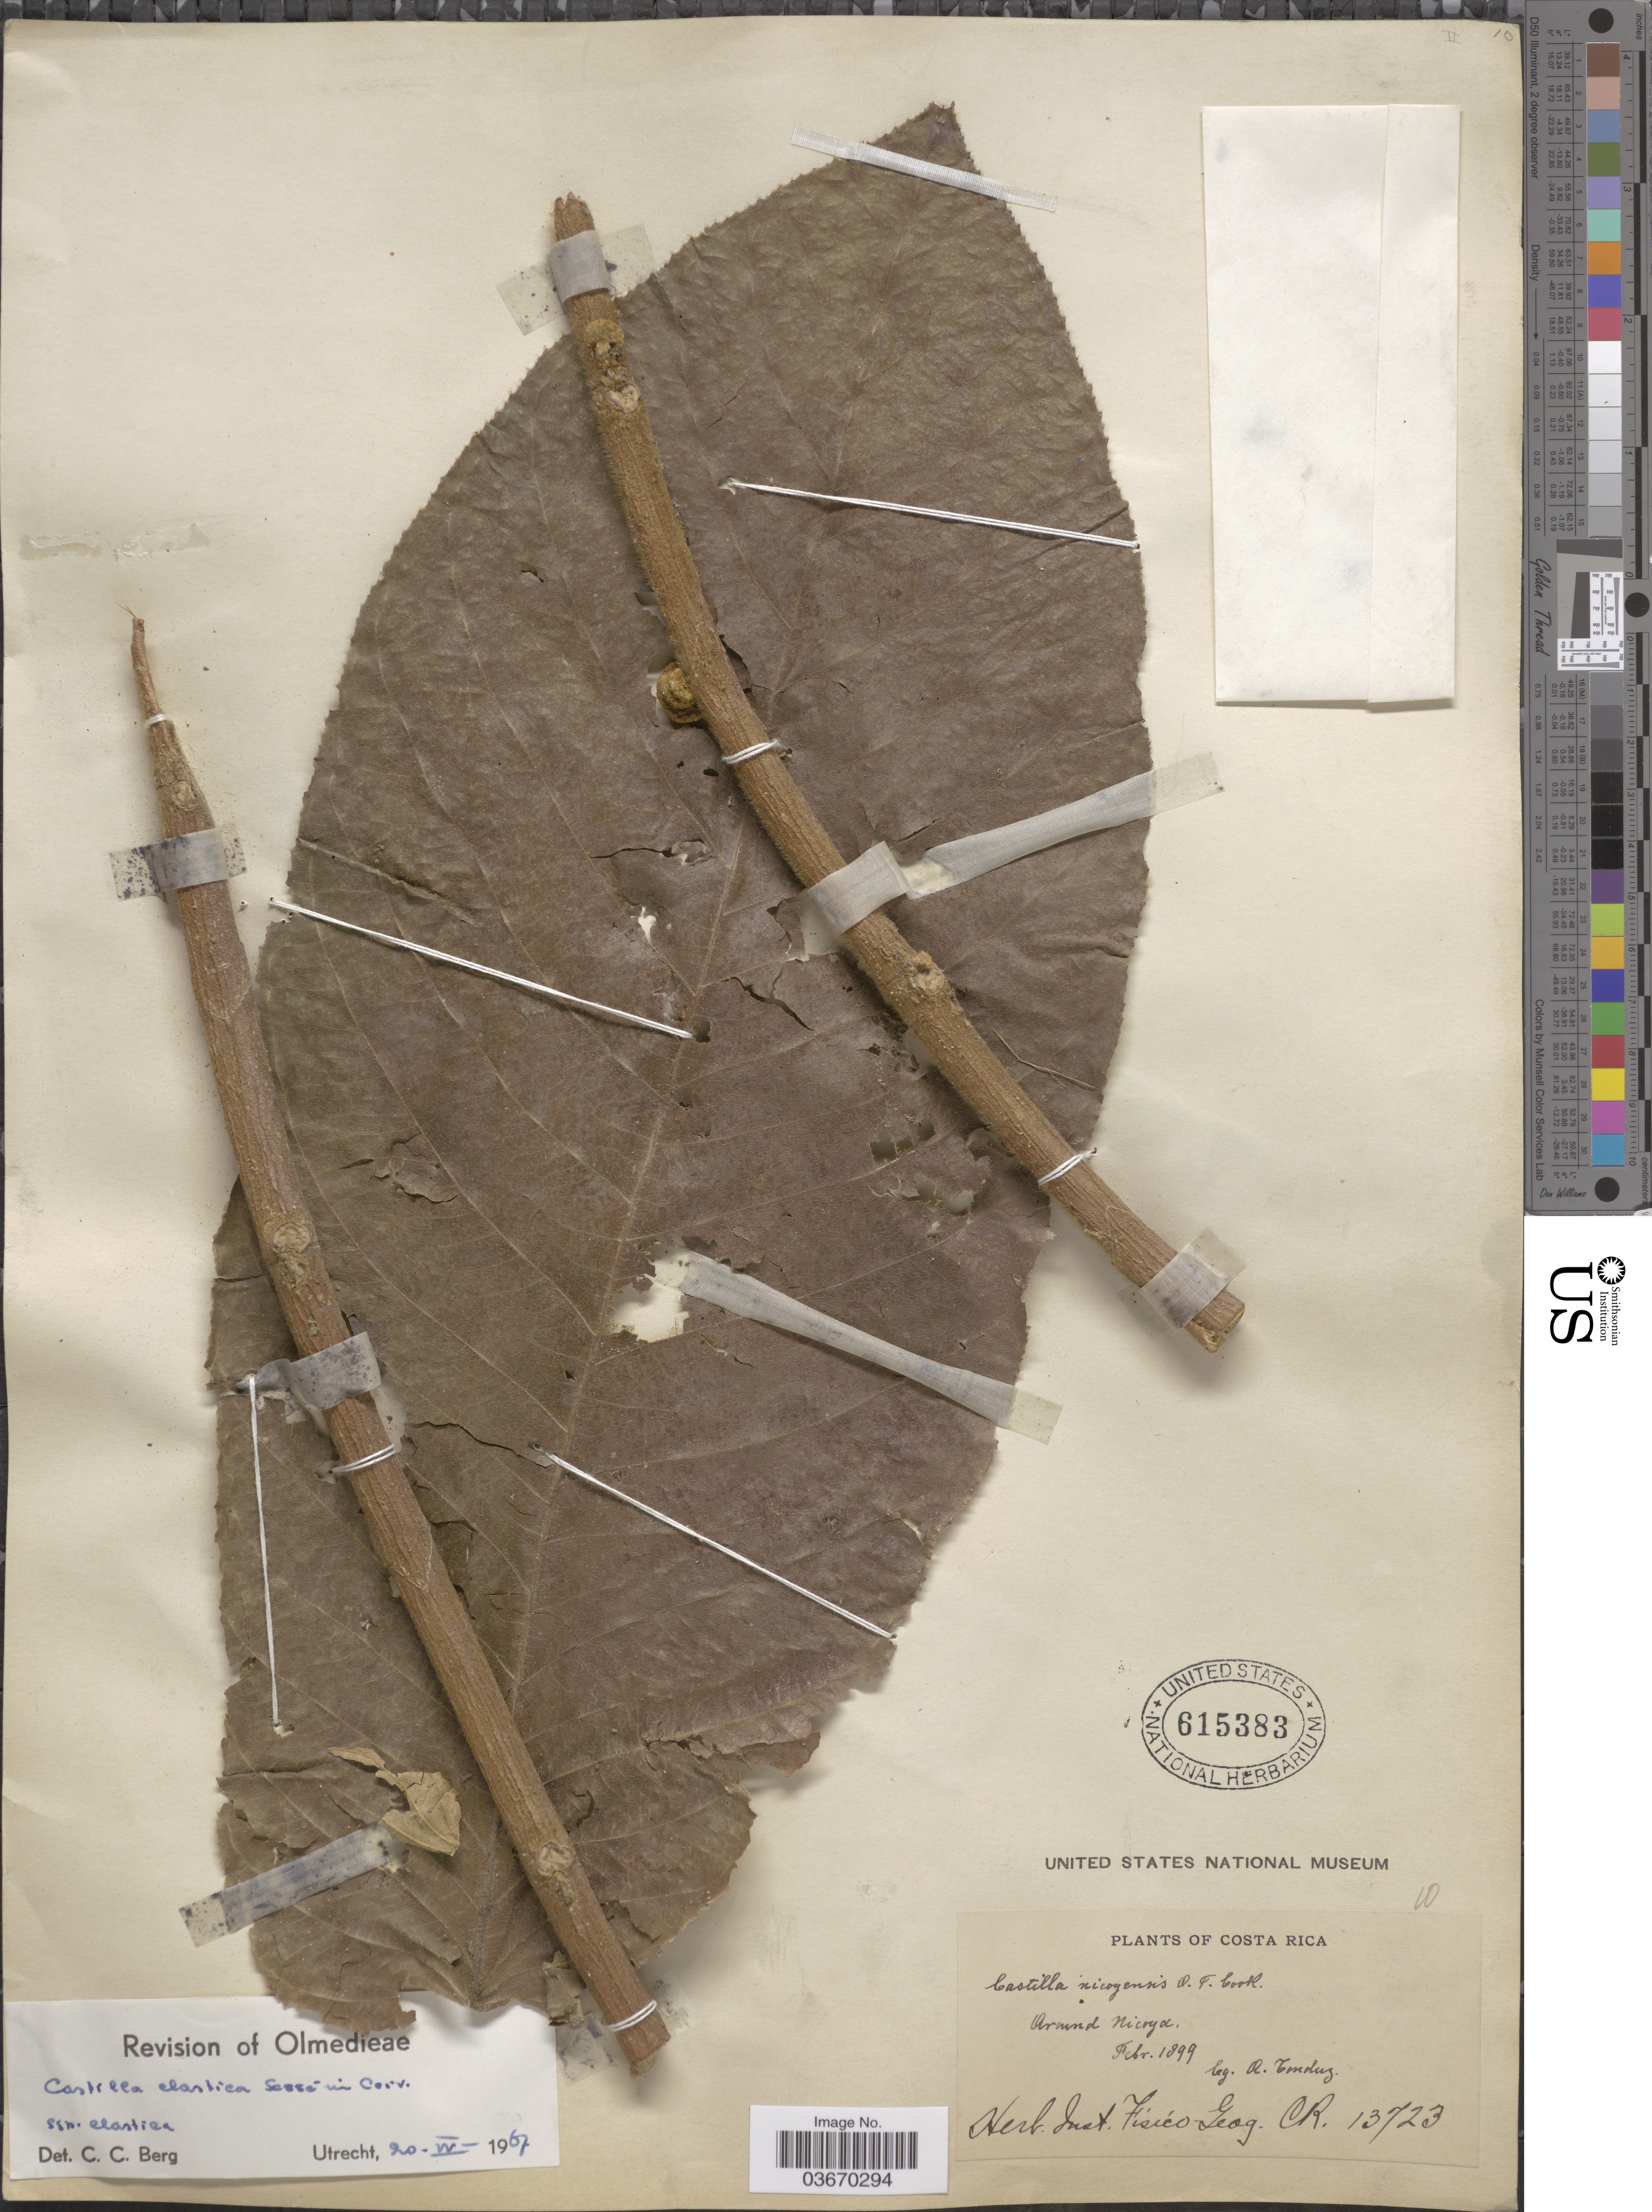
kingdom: Plantae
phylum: Tracheophyta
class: Magnoliopsida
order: Rosales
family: Moraceae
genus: Castilla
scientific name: Castilla elastica subsp. elastica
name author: Sessé ex Cerv.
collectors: A. Tonduz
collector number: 13723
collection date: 1899-02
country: Costa Rica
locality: Around Nicoya.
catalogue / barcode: US 615383